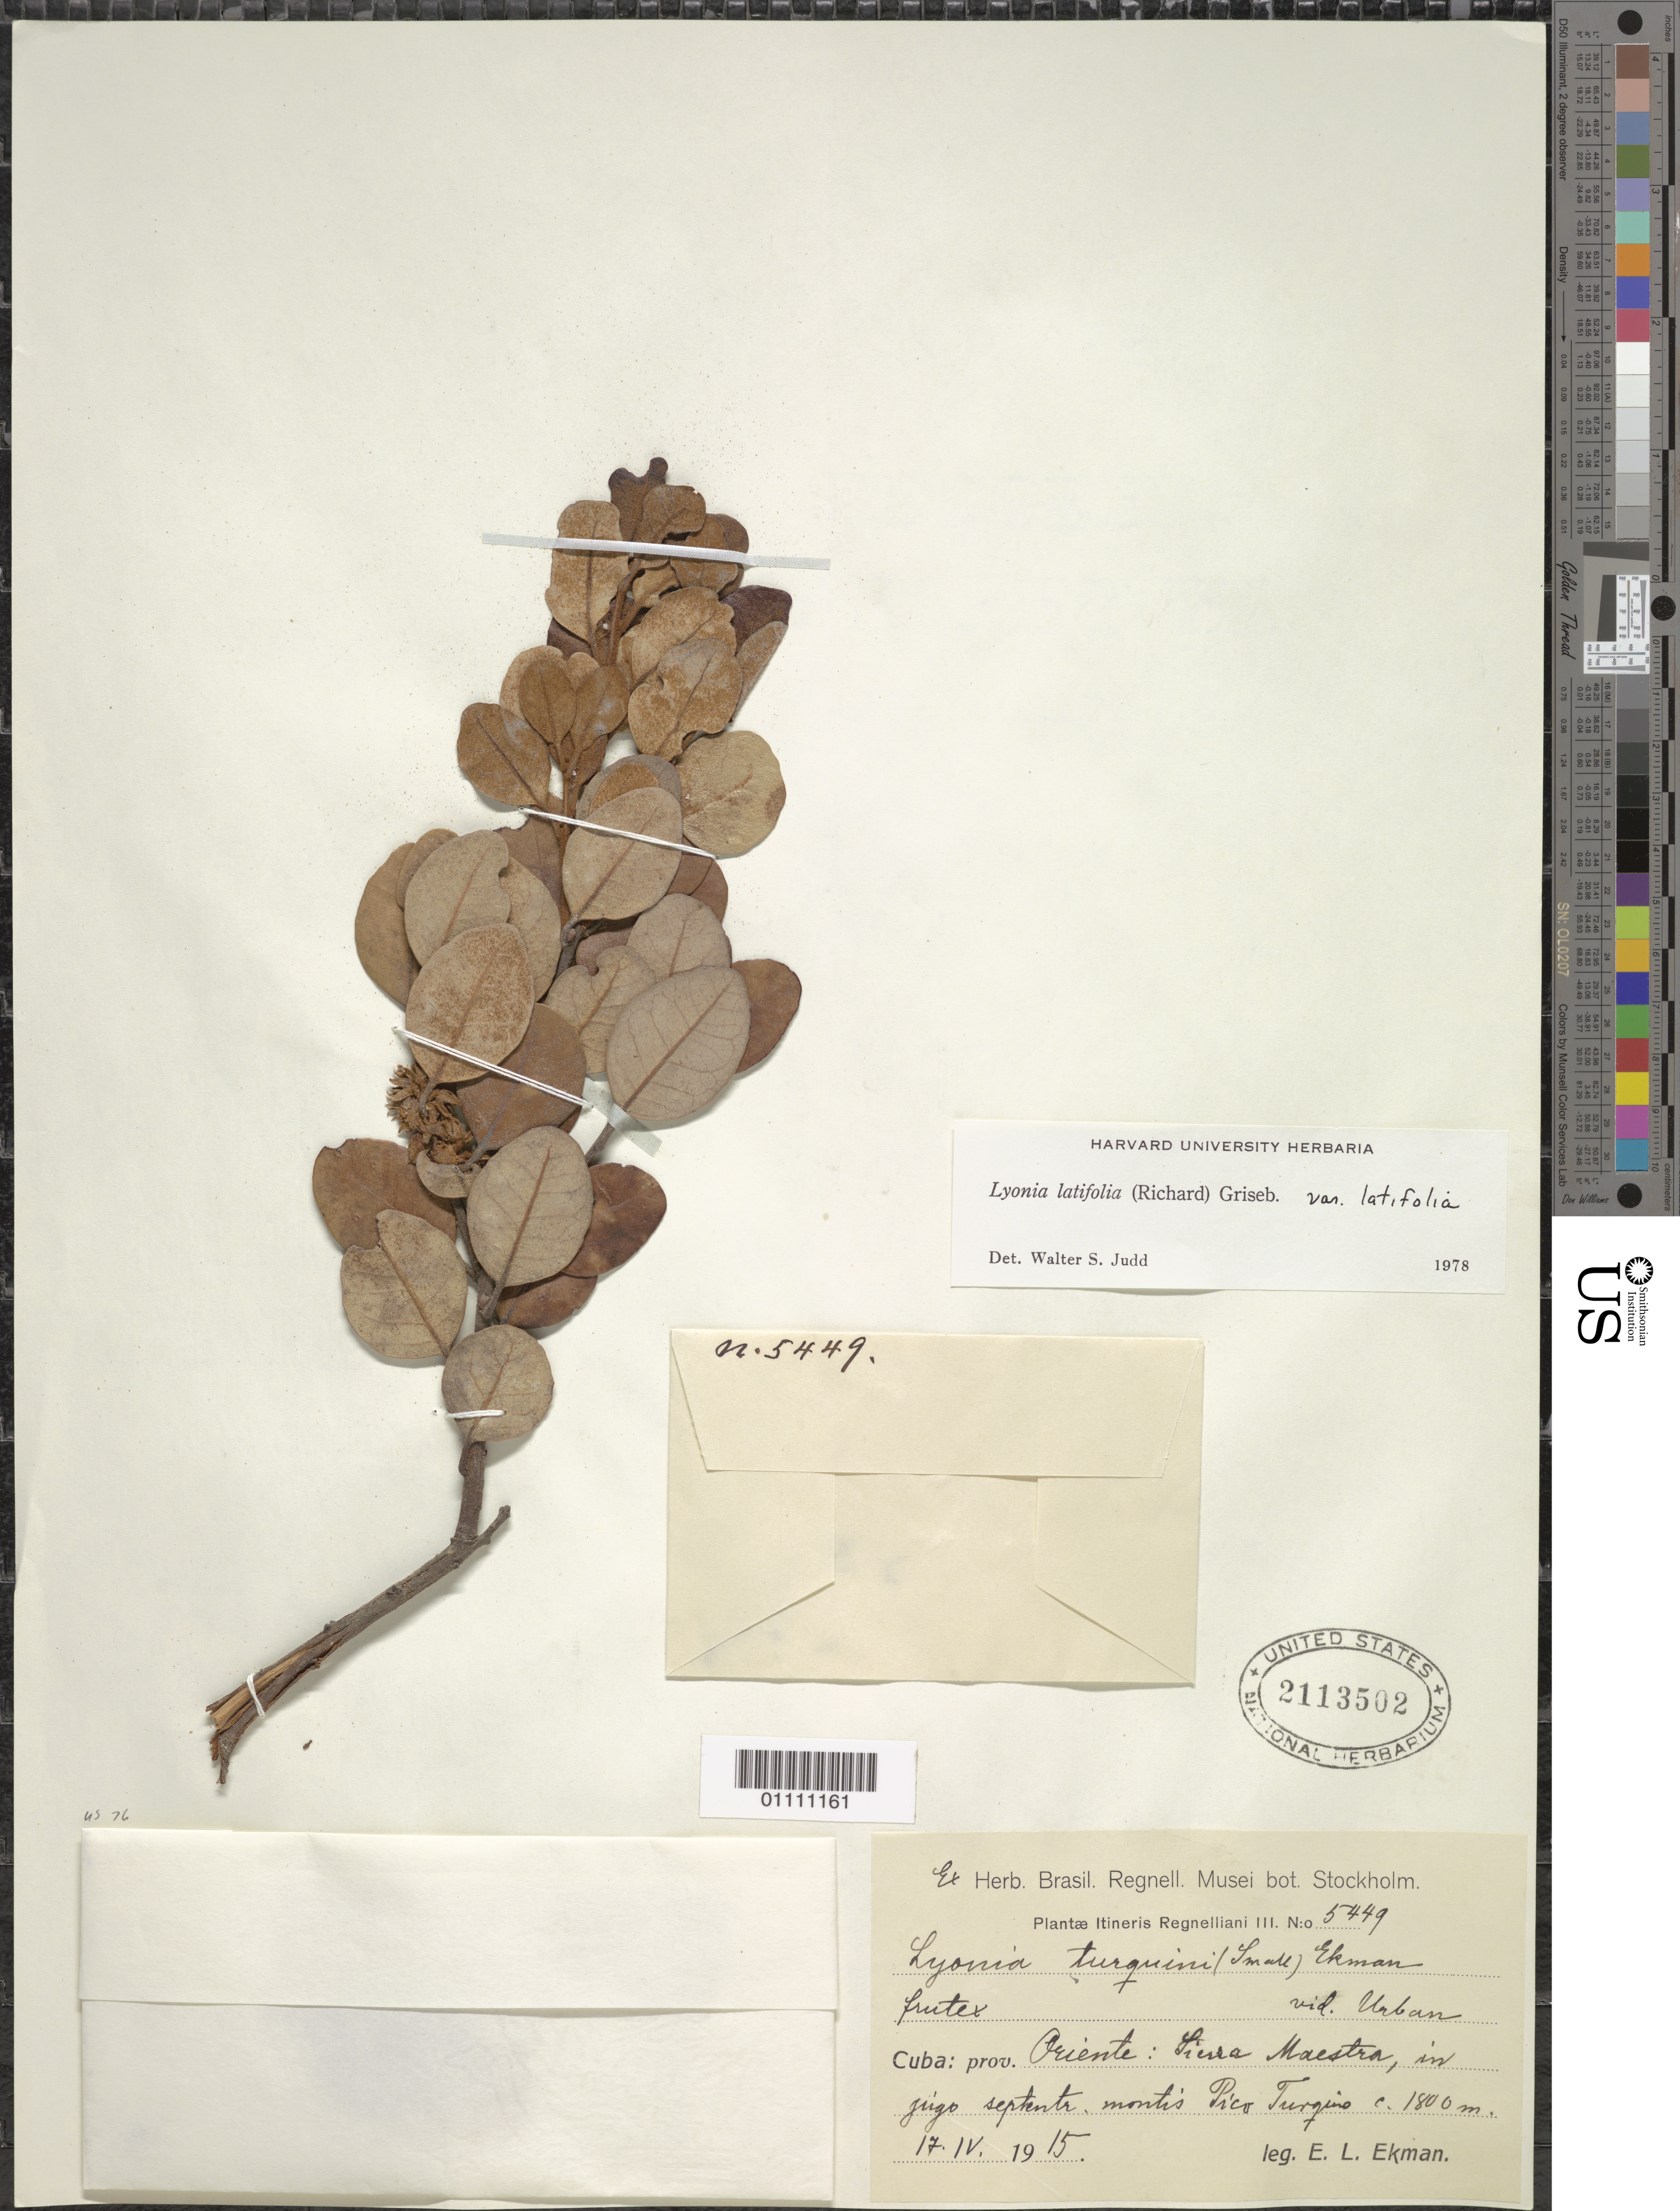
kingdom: Plantae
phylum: Tracheophyta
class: Magnoliopsida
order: Ericales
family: Ericaceae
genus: Lyonia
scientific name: Lyonia latifolia var. latifolia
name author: (A. Rich.) Griseb.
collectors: E. L. Ekman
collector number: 5449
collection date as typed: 17 Apr 1915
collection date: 1915-04-17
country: Cuba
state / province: Oriente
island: Cuba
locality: Sierra Maestra, in jugo septentr montis Pica Turquino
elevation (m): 1800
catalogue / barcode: US 2113502